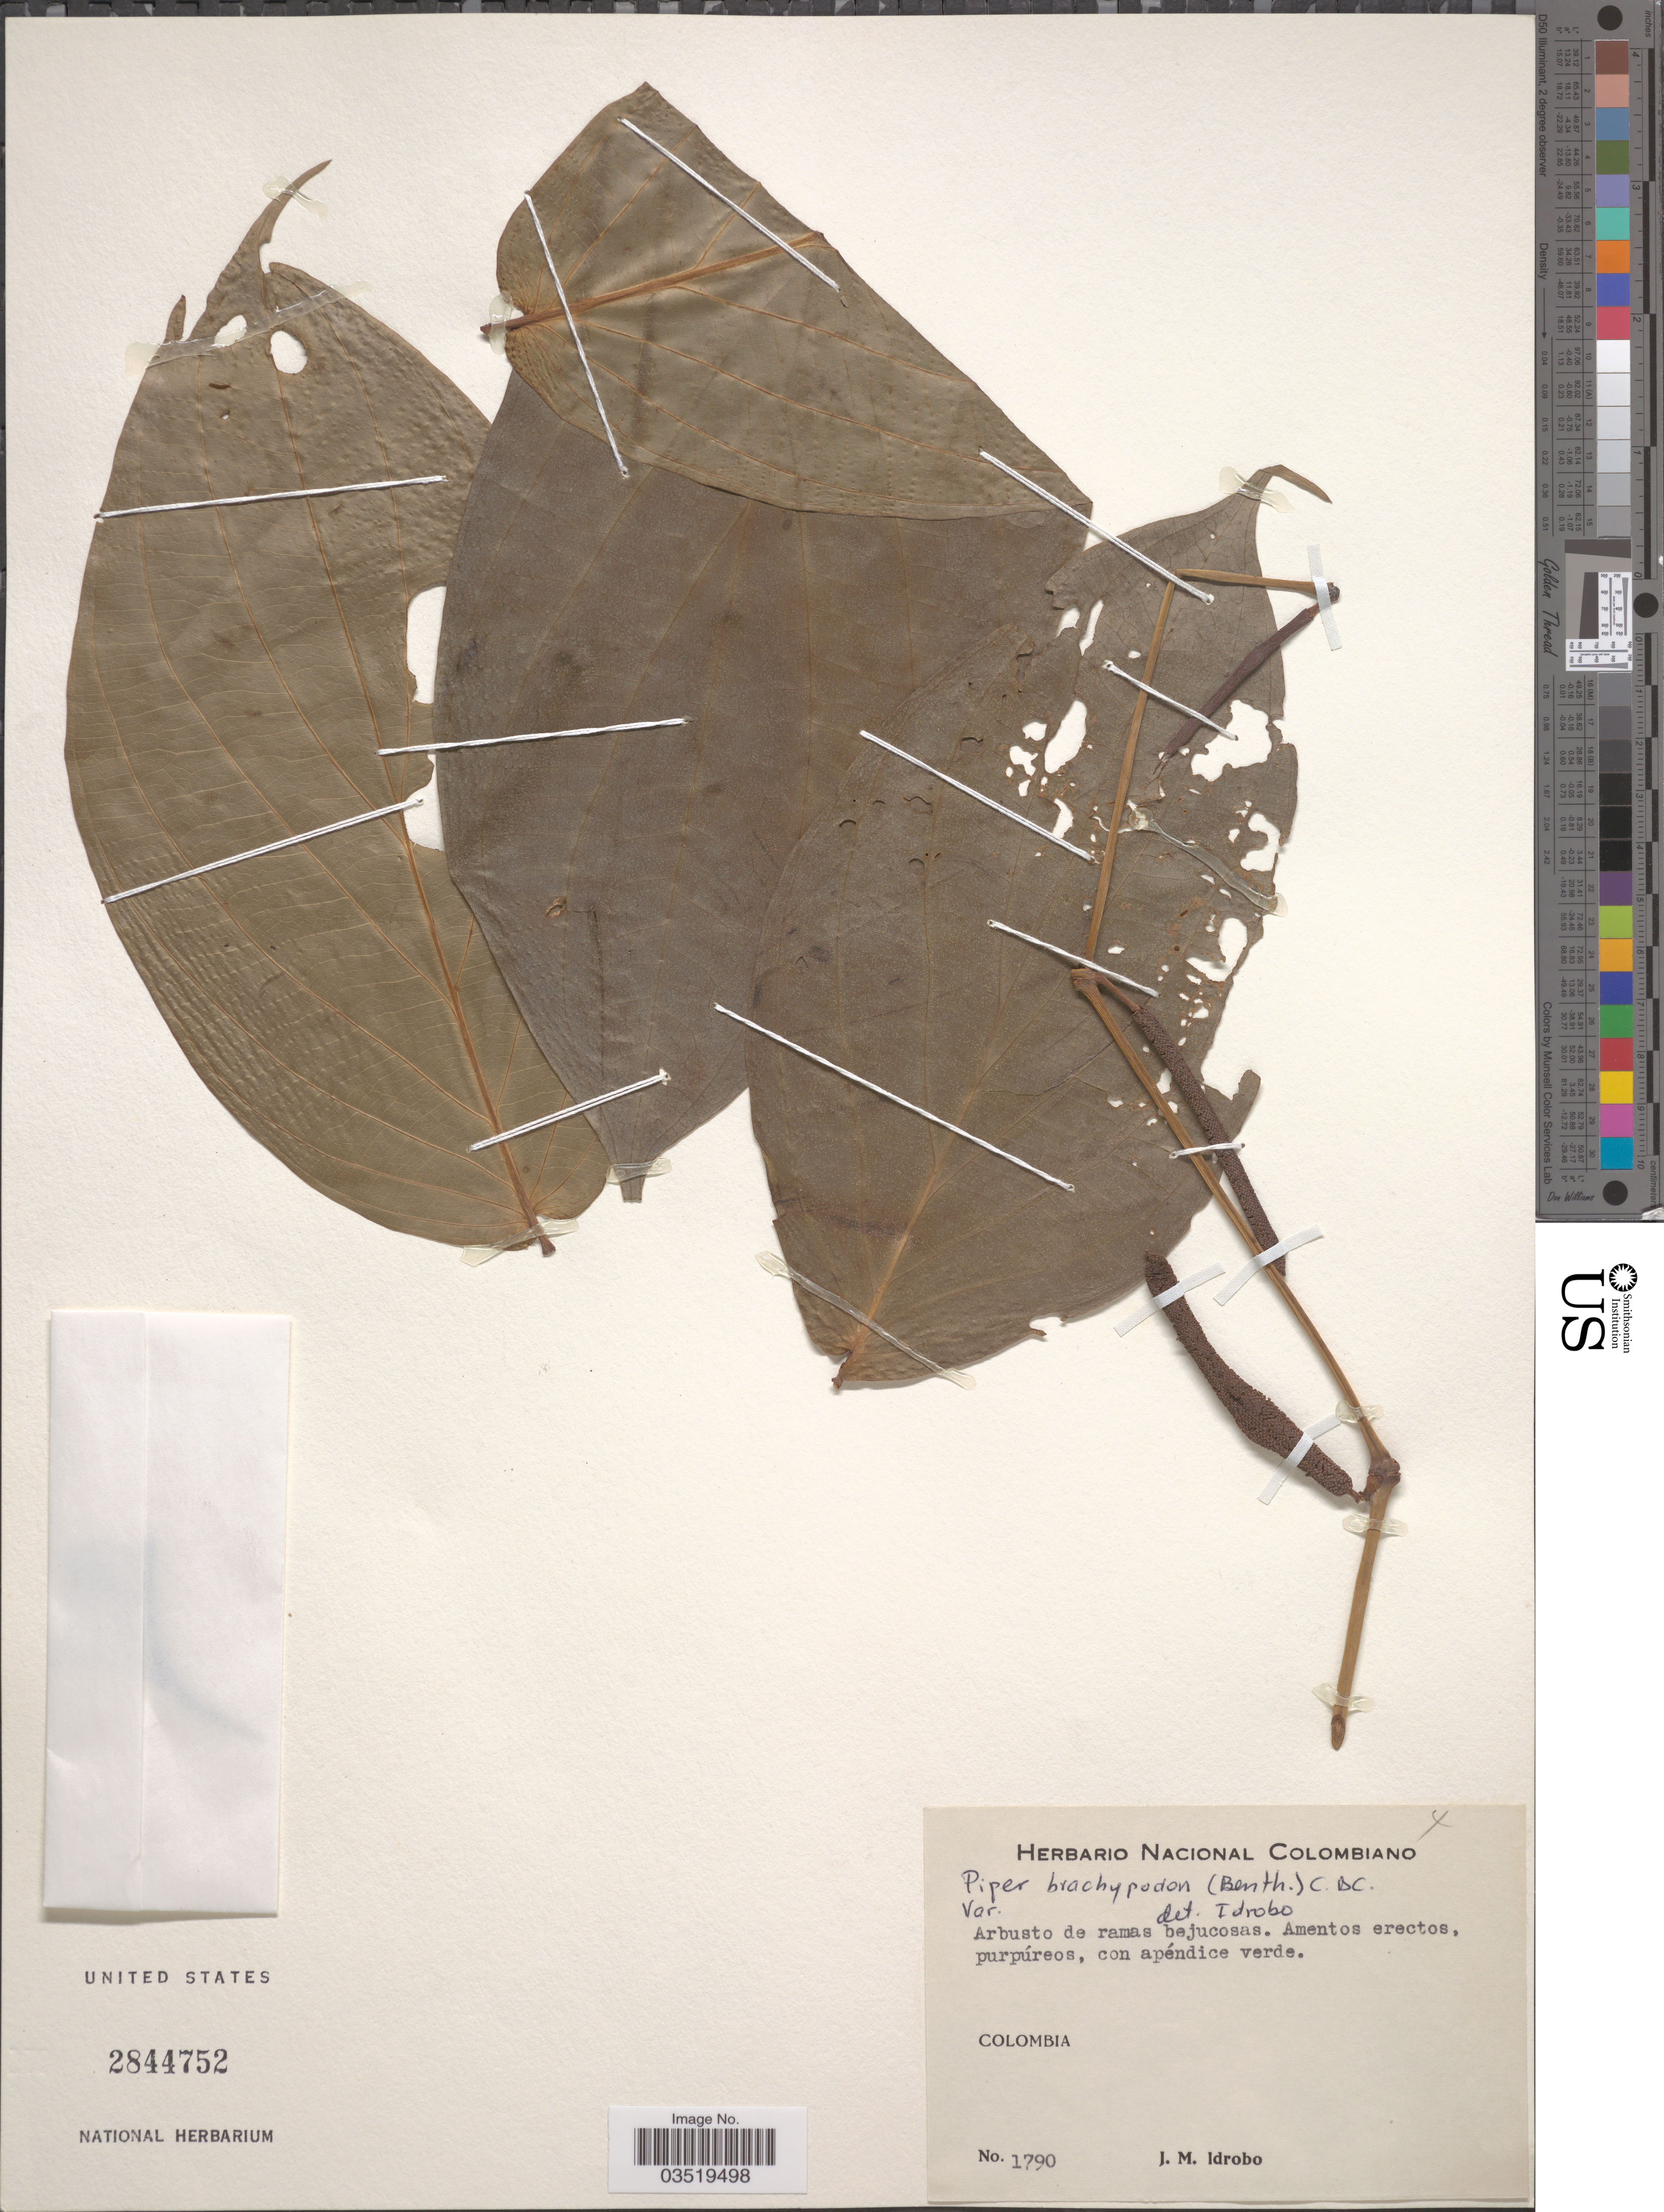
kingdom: Plantae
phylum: Tracheophyta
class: Magnoliopsida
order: Piperales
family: Piperaceae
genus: Piper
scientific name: Piper brachypodon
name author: (Benth.) C. DC.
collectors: J. M. Idrobo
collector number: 1790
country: Colombia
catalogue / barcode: US 2844752